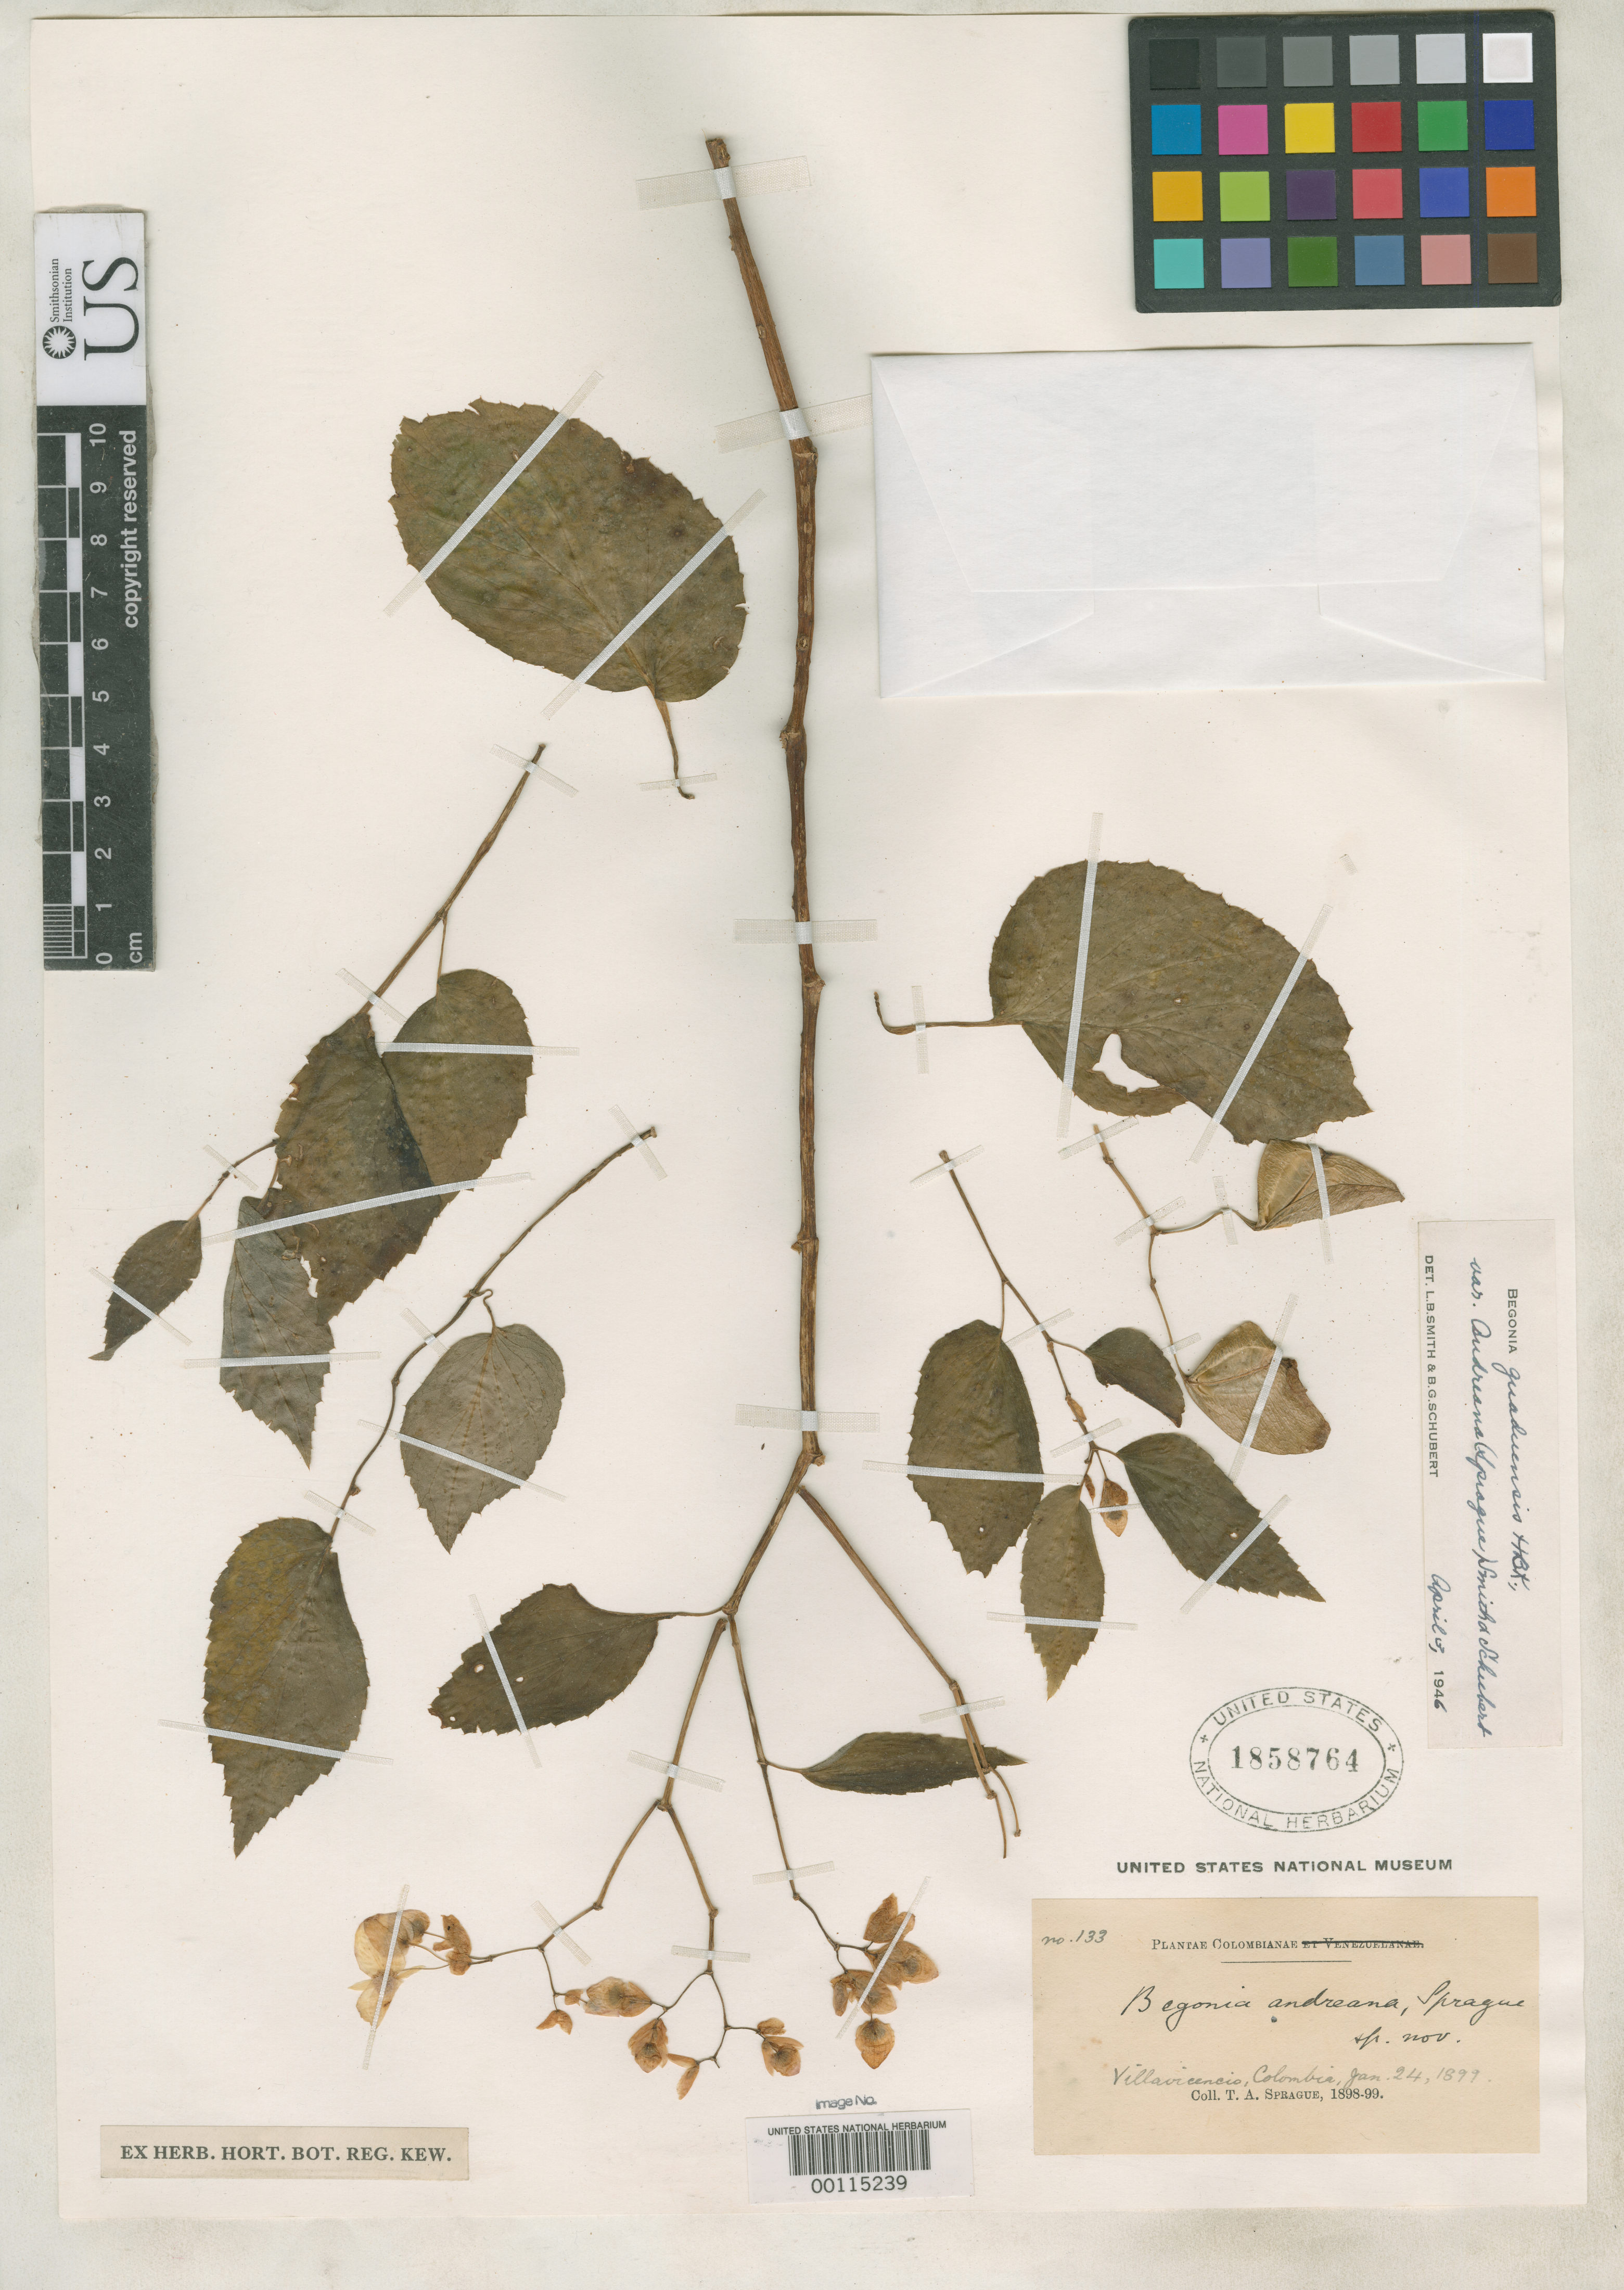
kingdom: Plantae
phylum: Tracheophyta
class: Magnoliopsida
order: Cucurbitales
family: Begoniaceae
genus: Begonia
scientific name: Begonia andreana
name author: Sprague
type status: Isotype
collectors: T. A. Sprague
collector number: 133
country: Colombia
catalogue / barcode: US 1858764